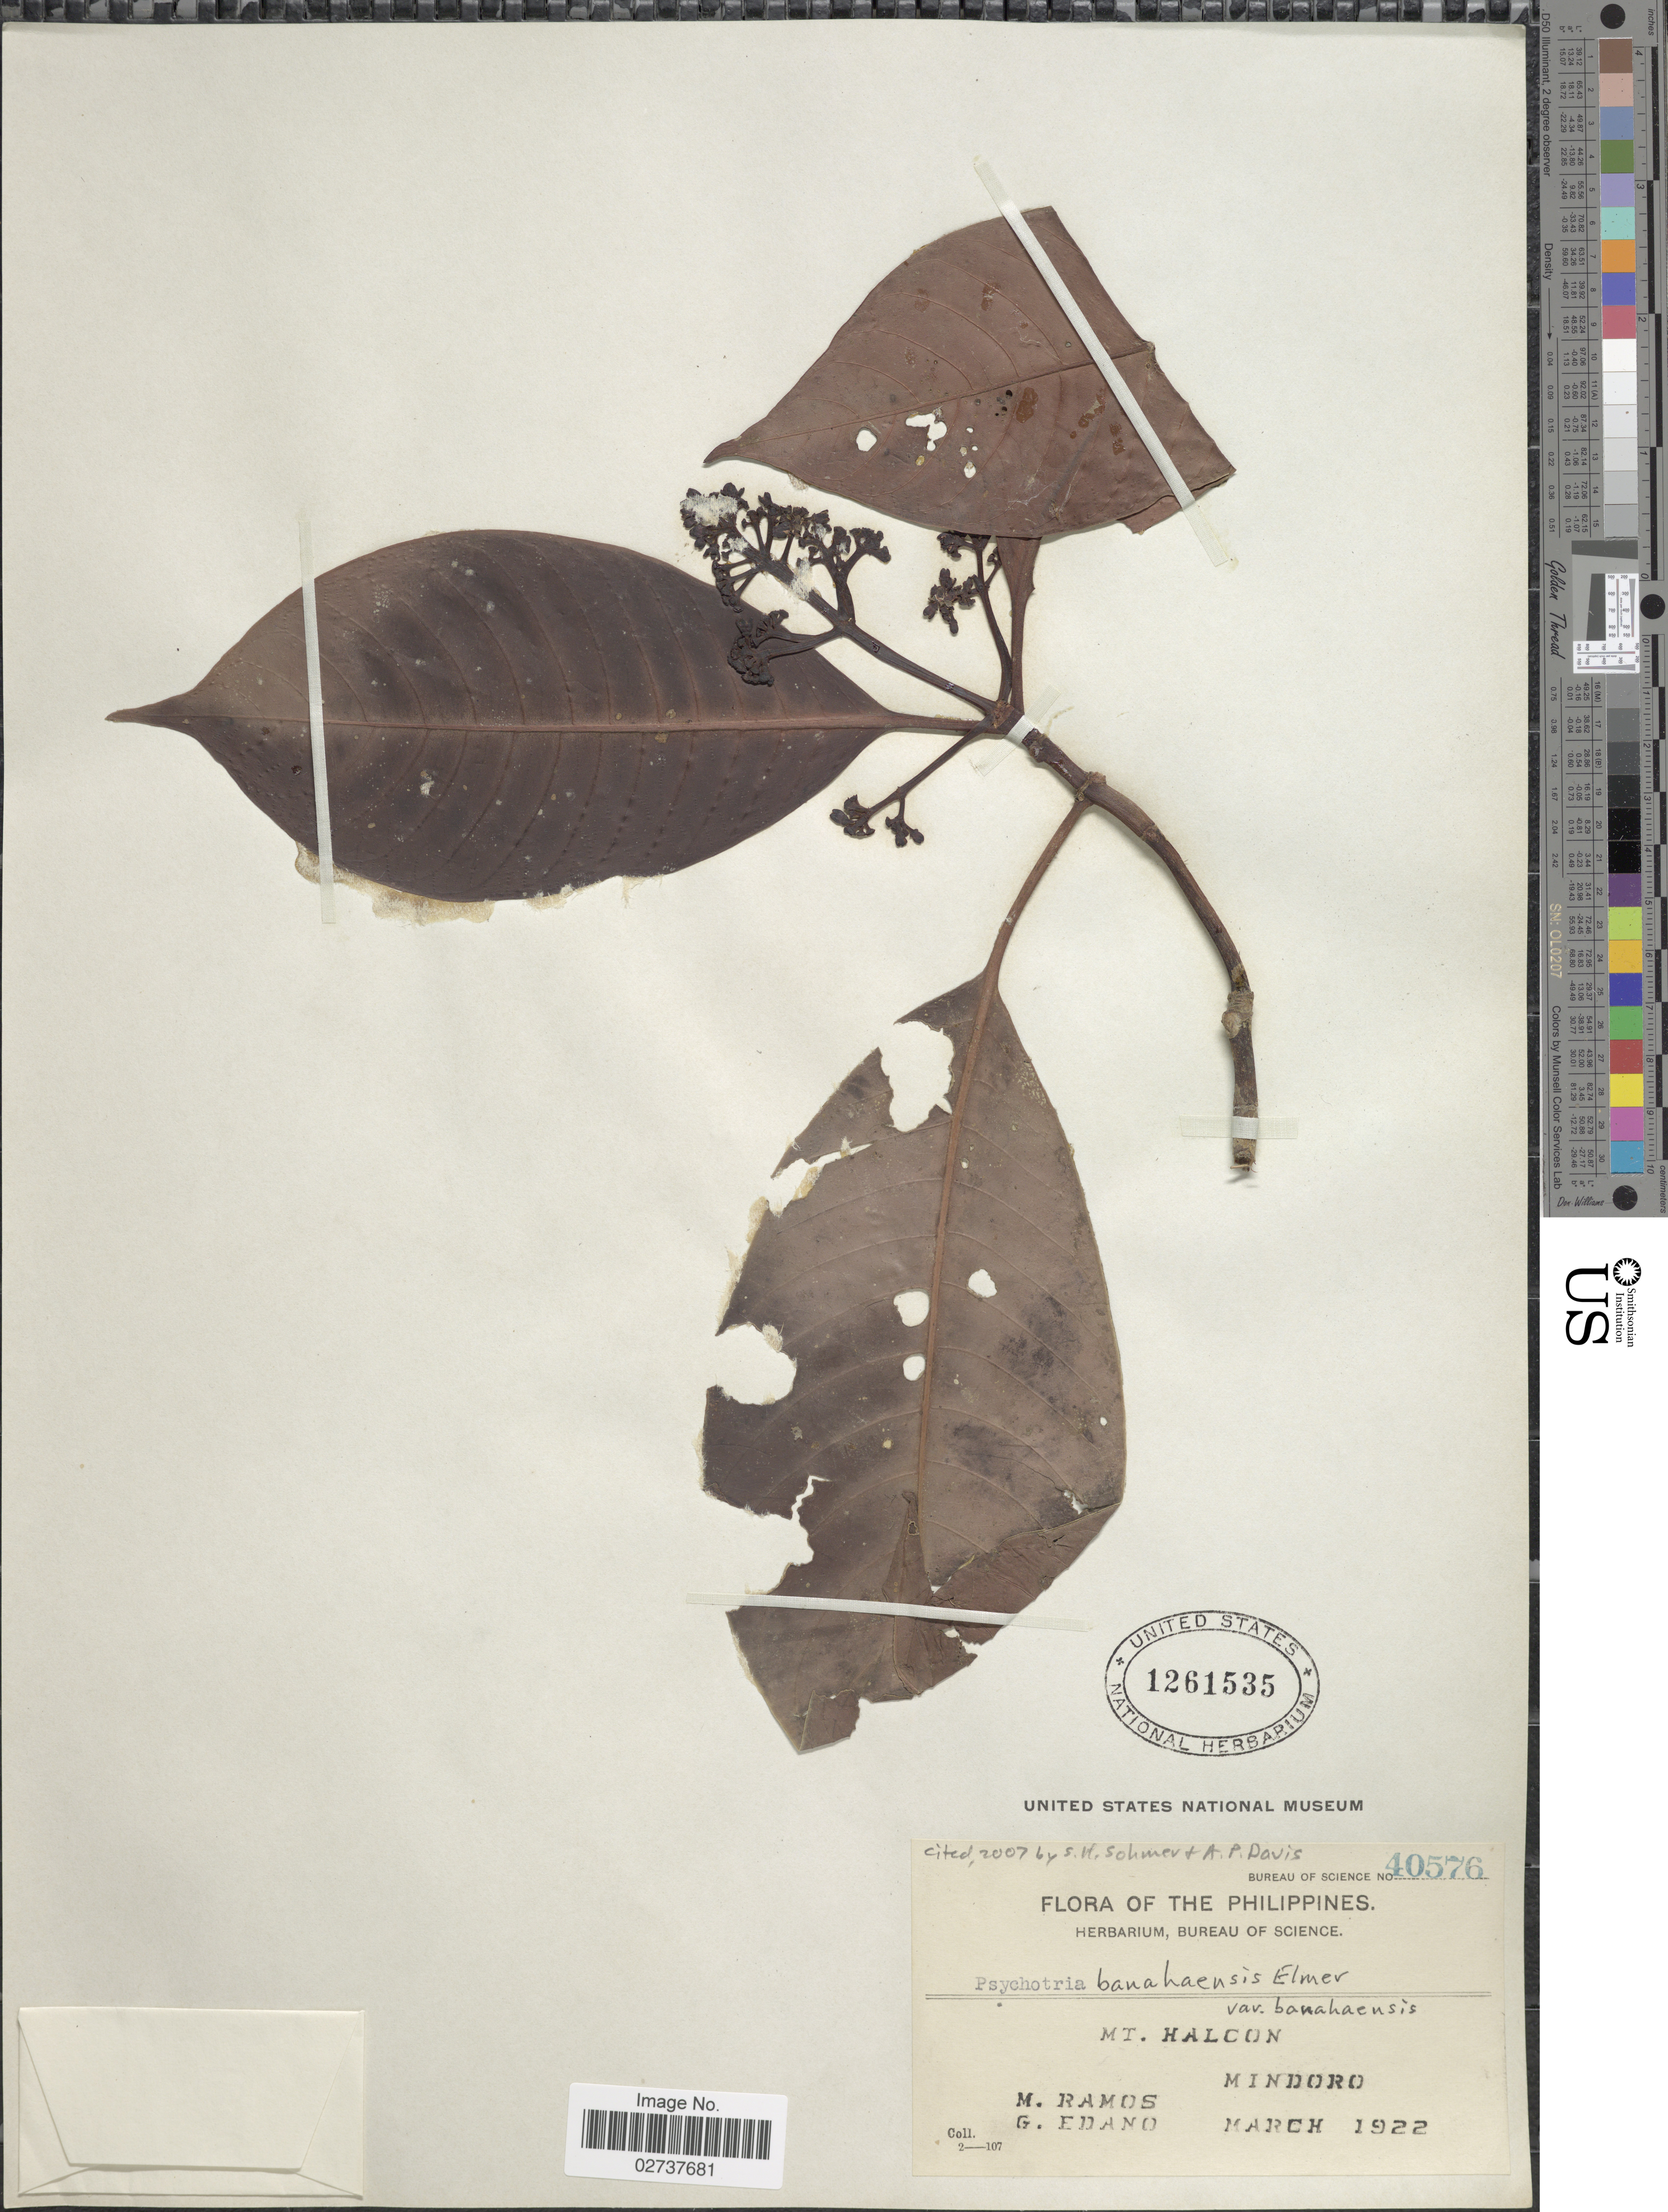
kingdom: Plantae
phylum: Tracheophyta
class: Magnoliopsida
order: Gentianales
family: Rubiaceae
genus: Psychotria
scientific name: Psychotria banahaensis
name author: Elmer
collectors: M. Ramos & G. Edaño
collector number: Bureau of Science 40576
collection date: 1922-03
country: Philippines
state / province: Mimaropa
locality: Mt. Halcon, Mindoro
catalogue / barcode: US 1261535